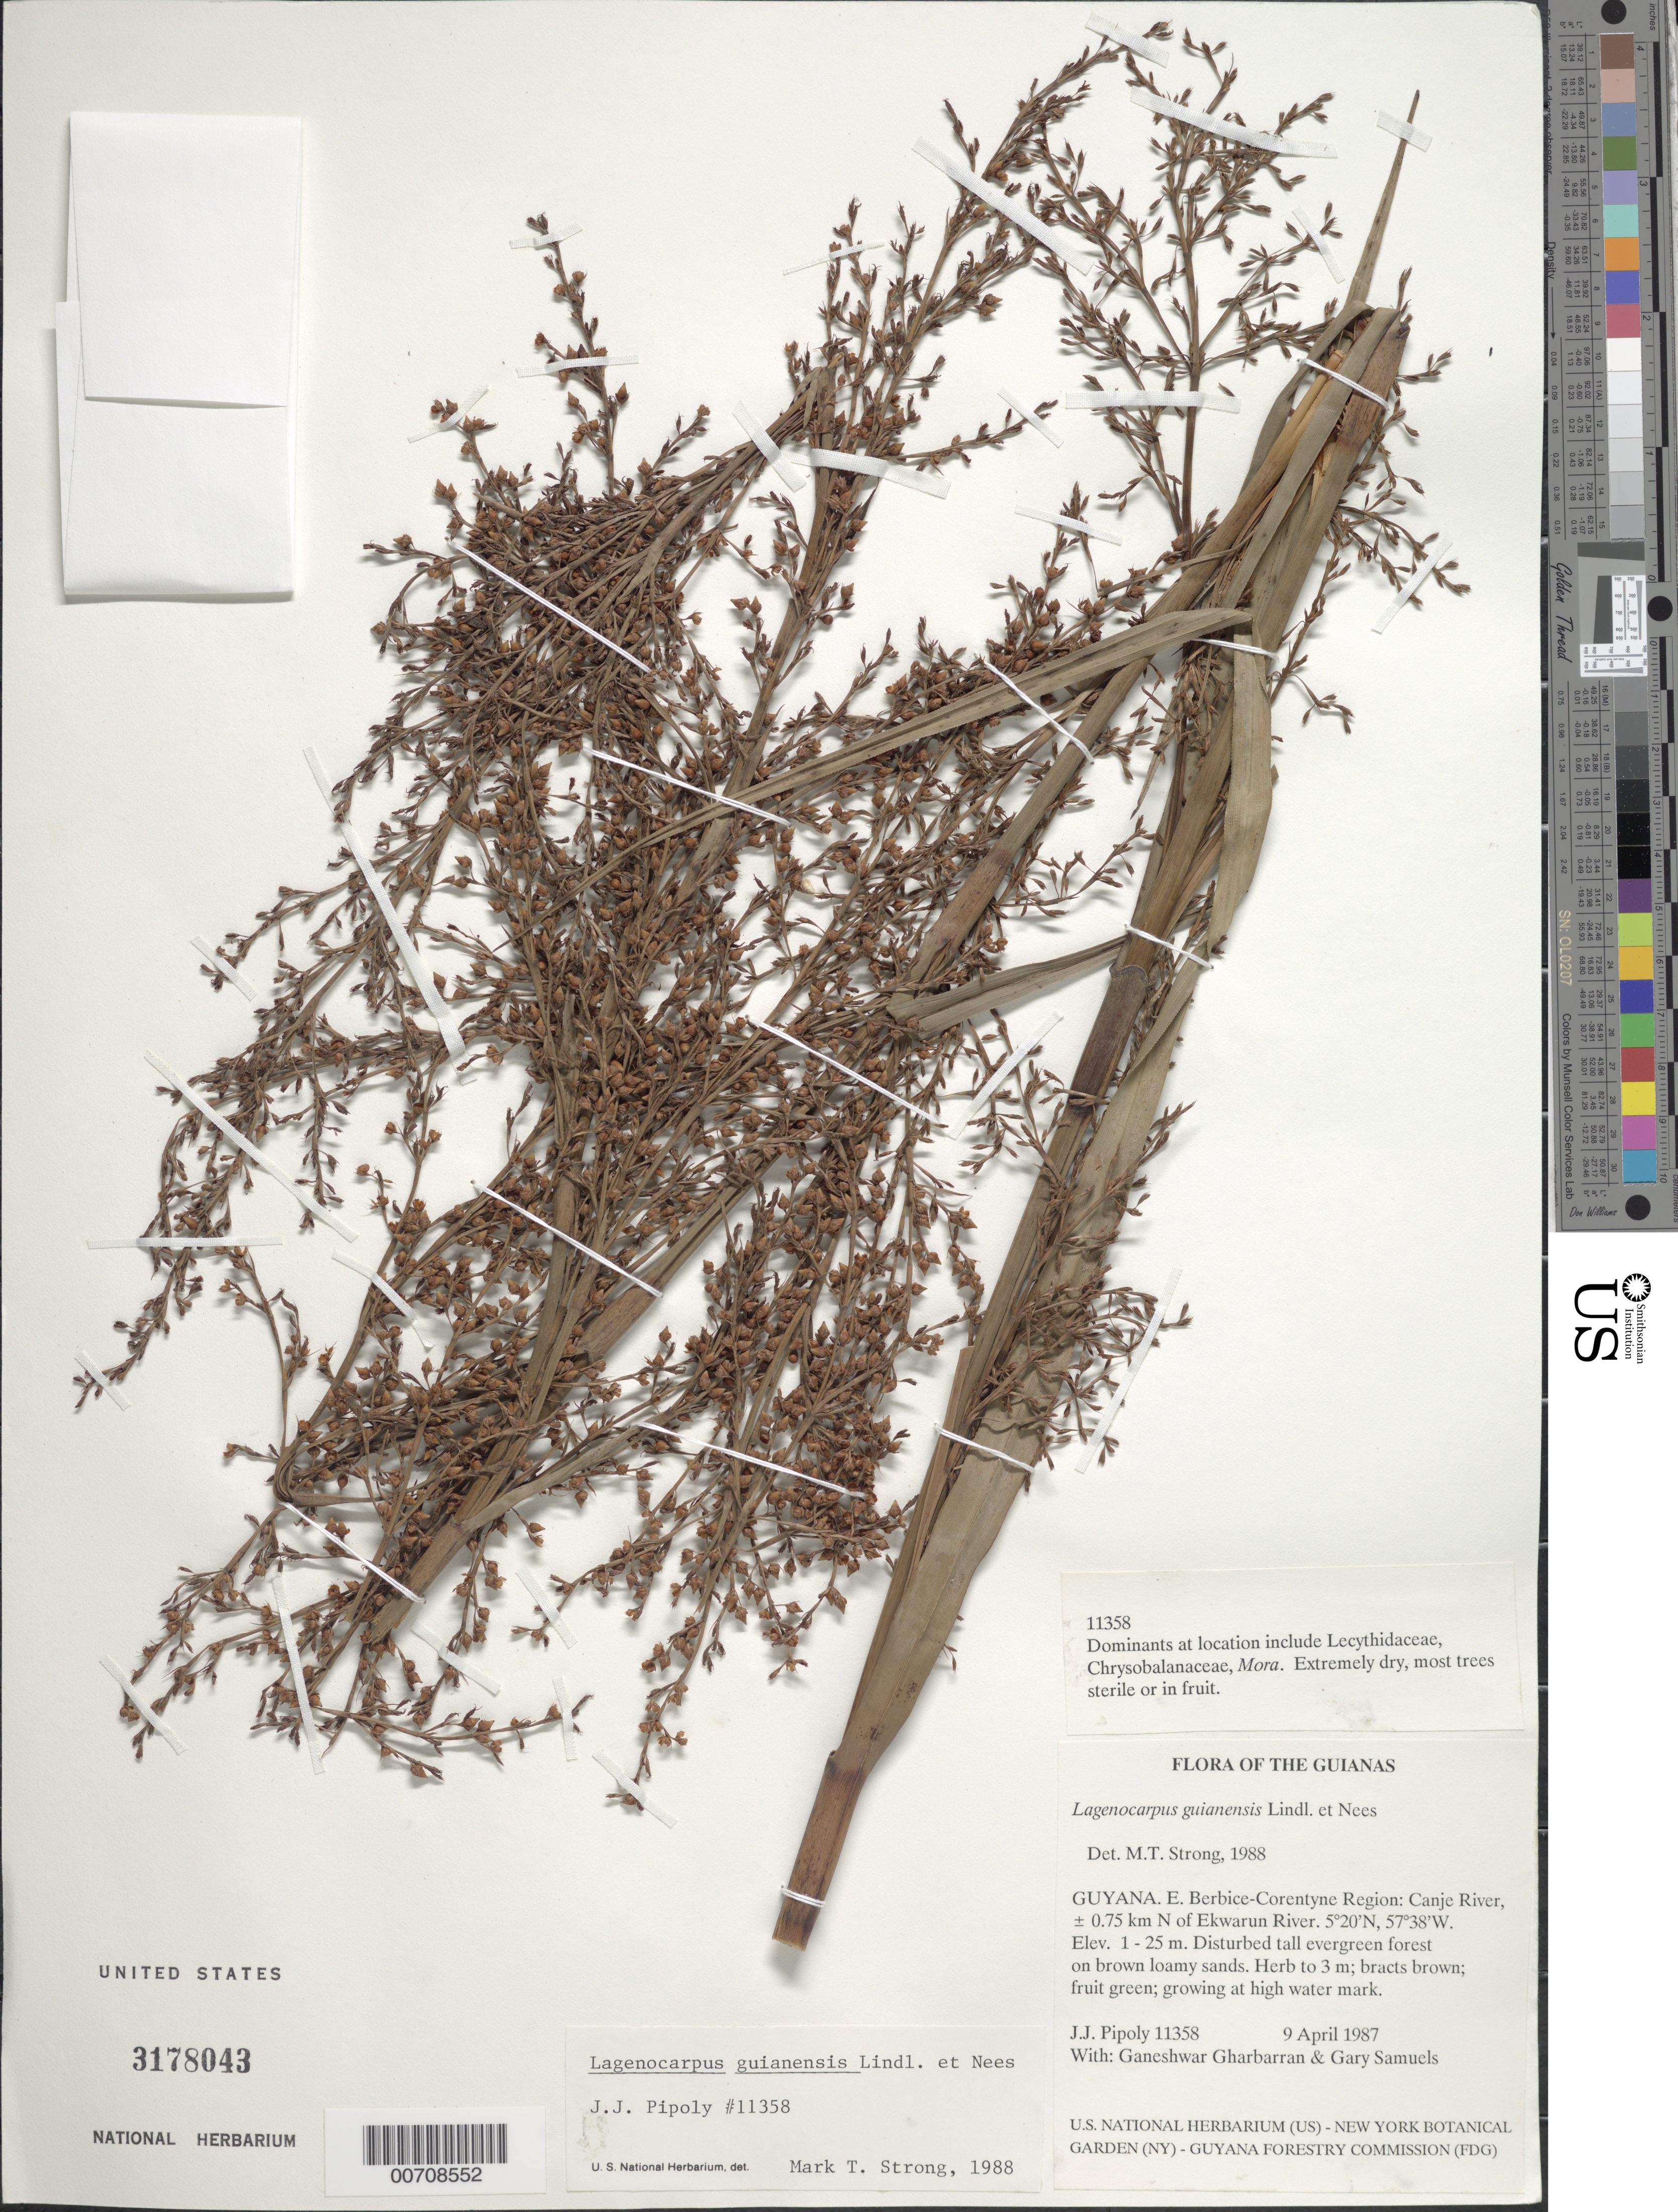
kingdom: Plantae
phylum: Tracheophyta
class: Liliopsida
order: Poales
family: Cyperaceae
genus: Lagenocarpus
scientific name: Lagenocarpus guianensis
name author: Nees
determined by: Strong, M. T., (US), Smithsonian Institution - National Museum of Natural History (UNITED STATES)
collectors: J. J. Pipoly, G. Gharbarran & G. Samuels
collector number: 11358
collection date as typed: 9 April 1987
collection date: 1987-04-09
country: Guyana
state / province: E. Berbice-Corentyne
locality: Canje River, ± 0.75 km N of Ekwarun River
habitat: Disturbed tall evergreen forest on brown loamy sands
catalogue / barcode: US 3178043